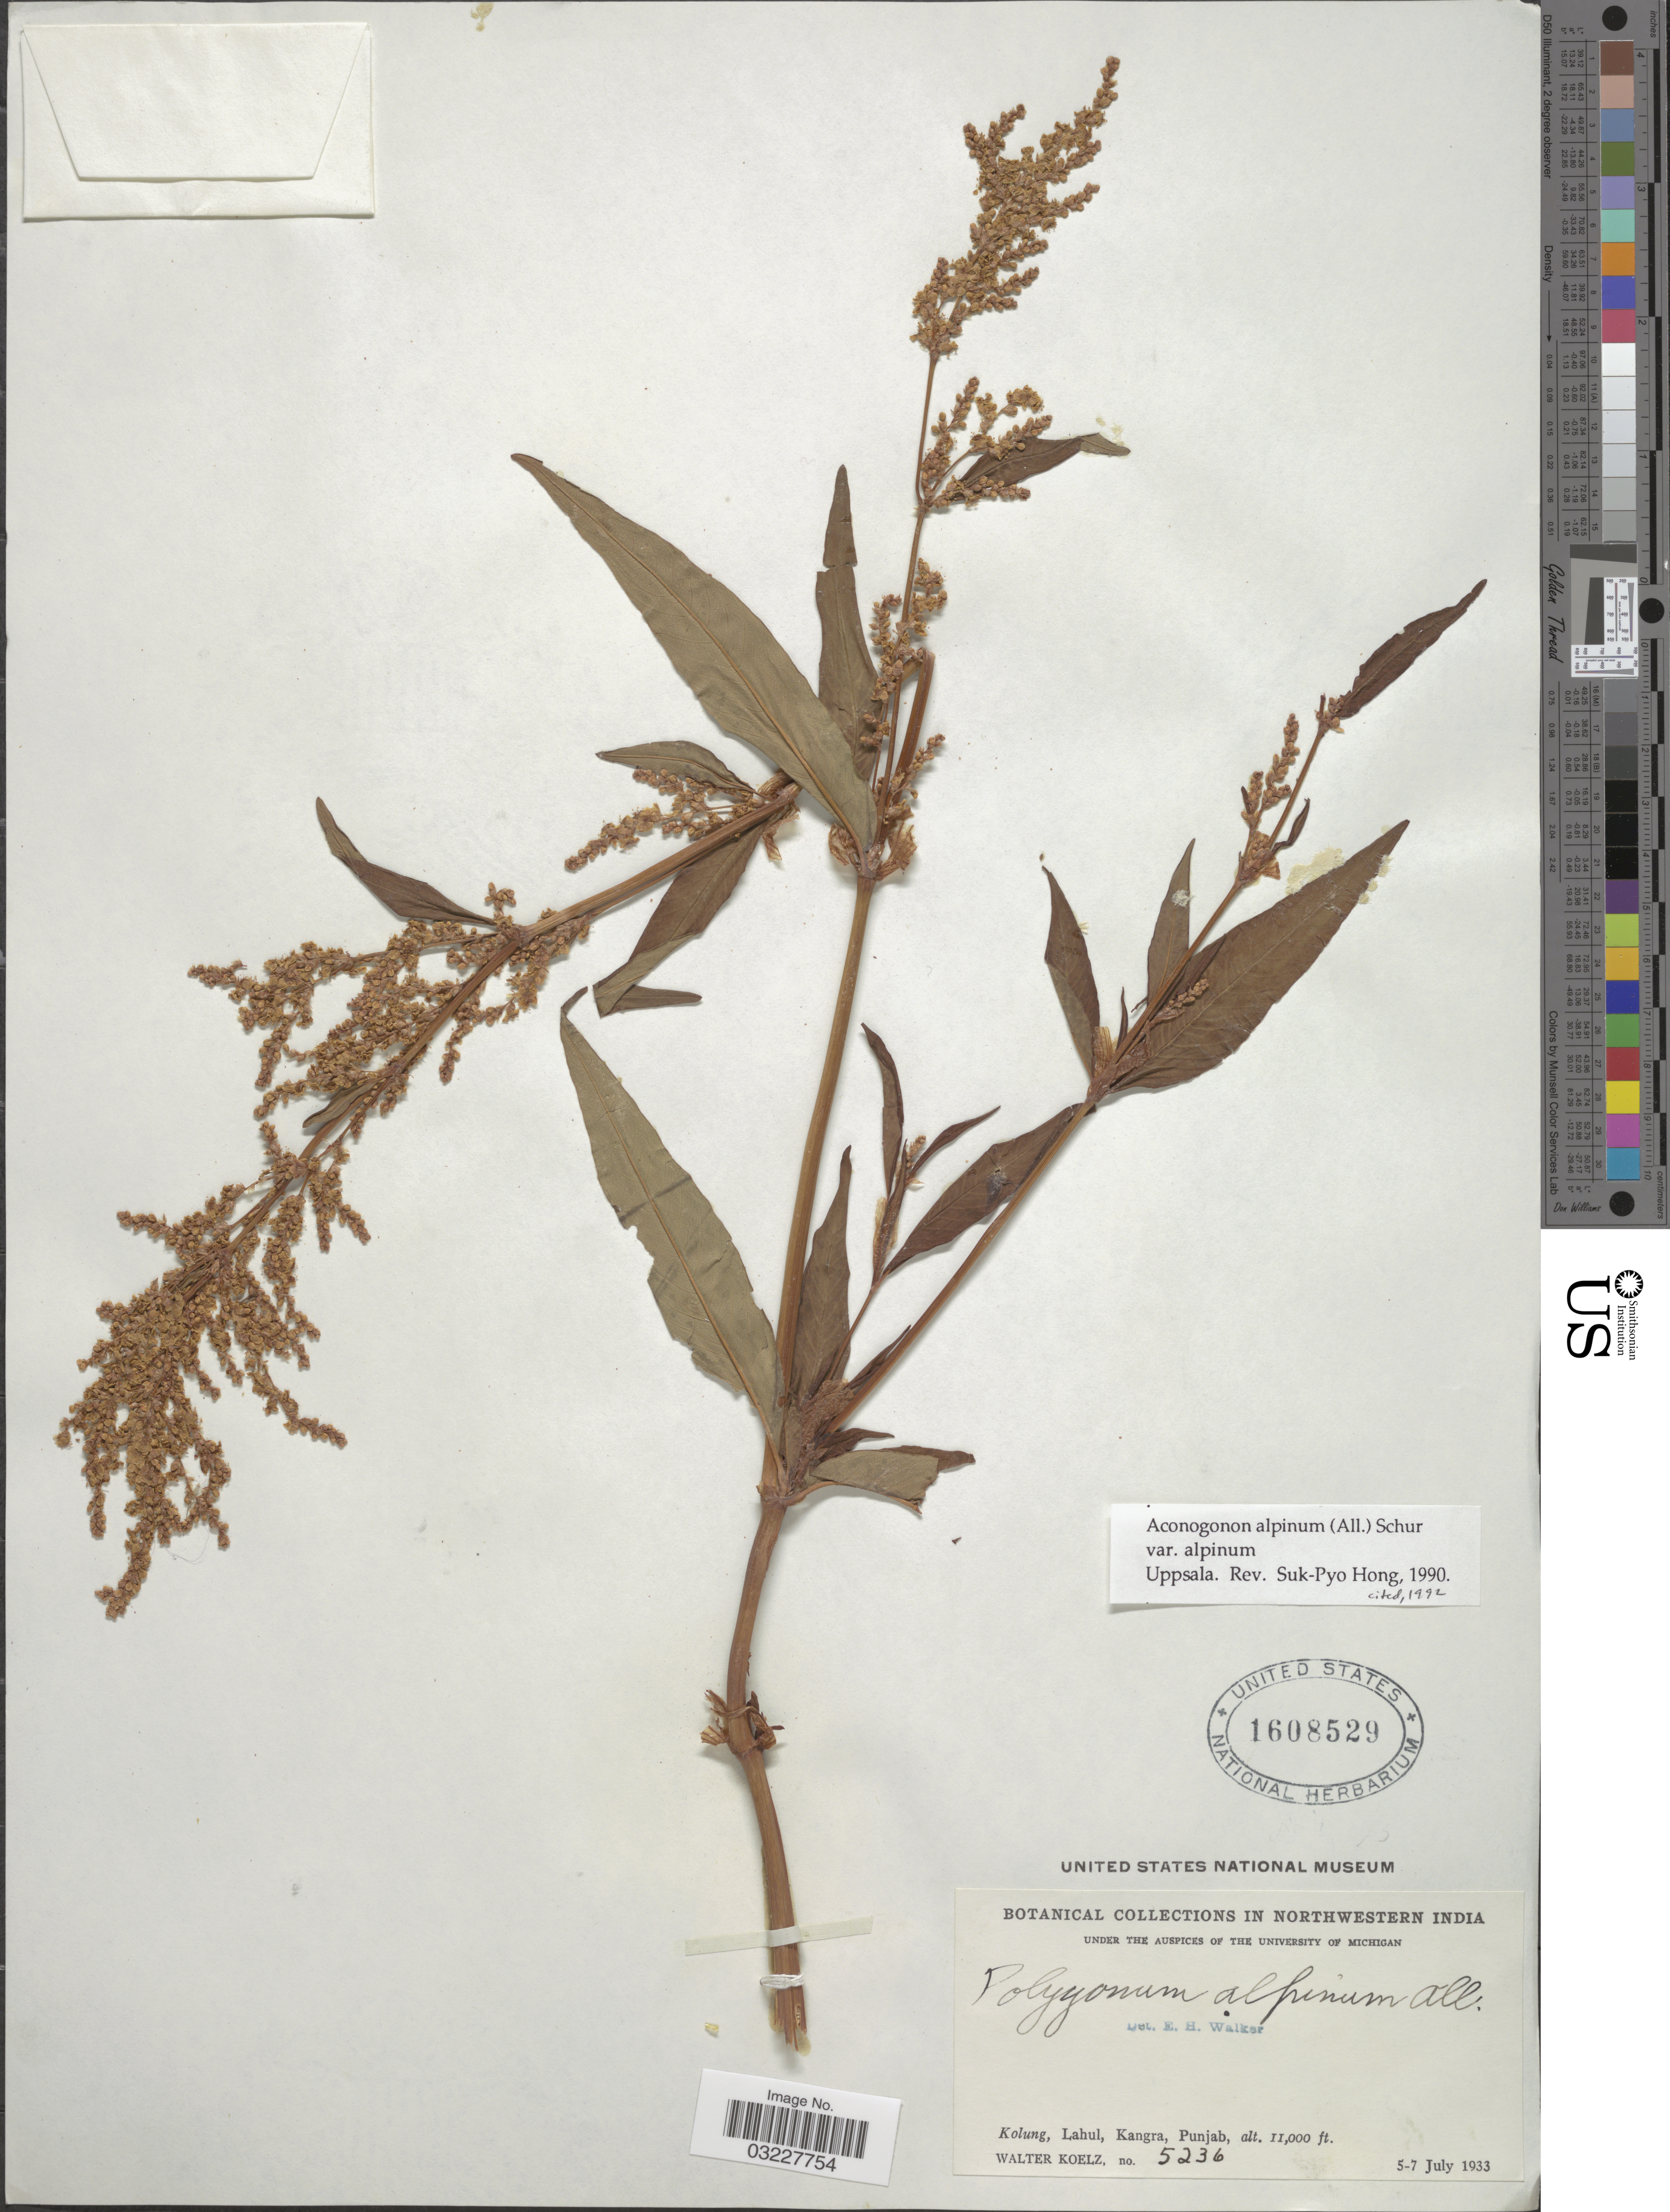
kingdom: Plantae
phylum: Tracheophyta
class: Magnoliopsida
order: Caryophyllales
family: Polygonaceae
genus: Koenigia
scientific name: Koenigia alpina var. alpina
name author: (All.) T.M. Schust. & Reveal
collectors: W. N. Koelz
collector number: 5236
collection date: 1933-07-05/1933-07-07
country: India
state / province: Punjab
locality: Northwestern India. Kolung, Lahul, Kangra.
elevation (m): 3353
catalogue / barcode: US 1608529